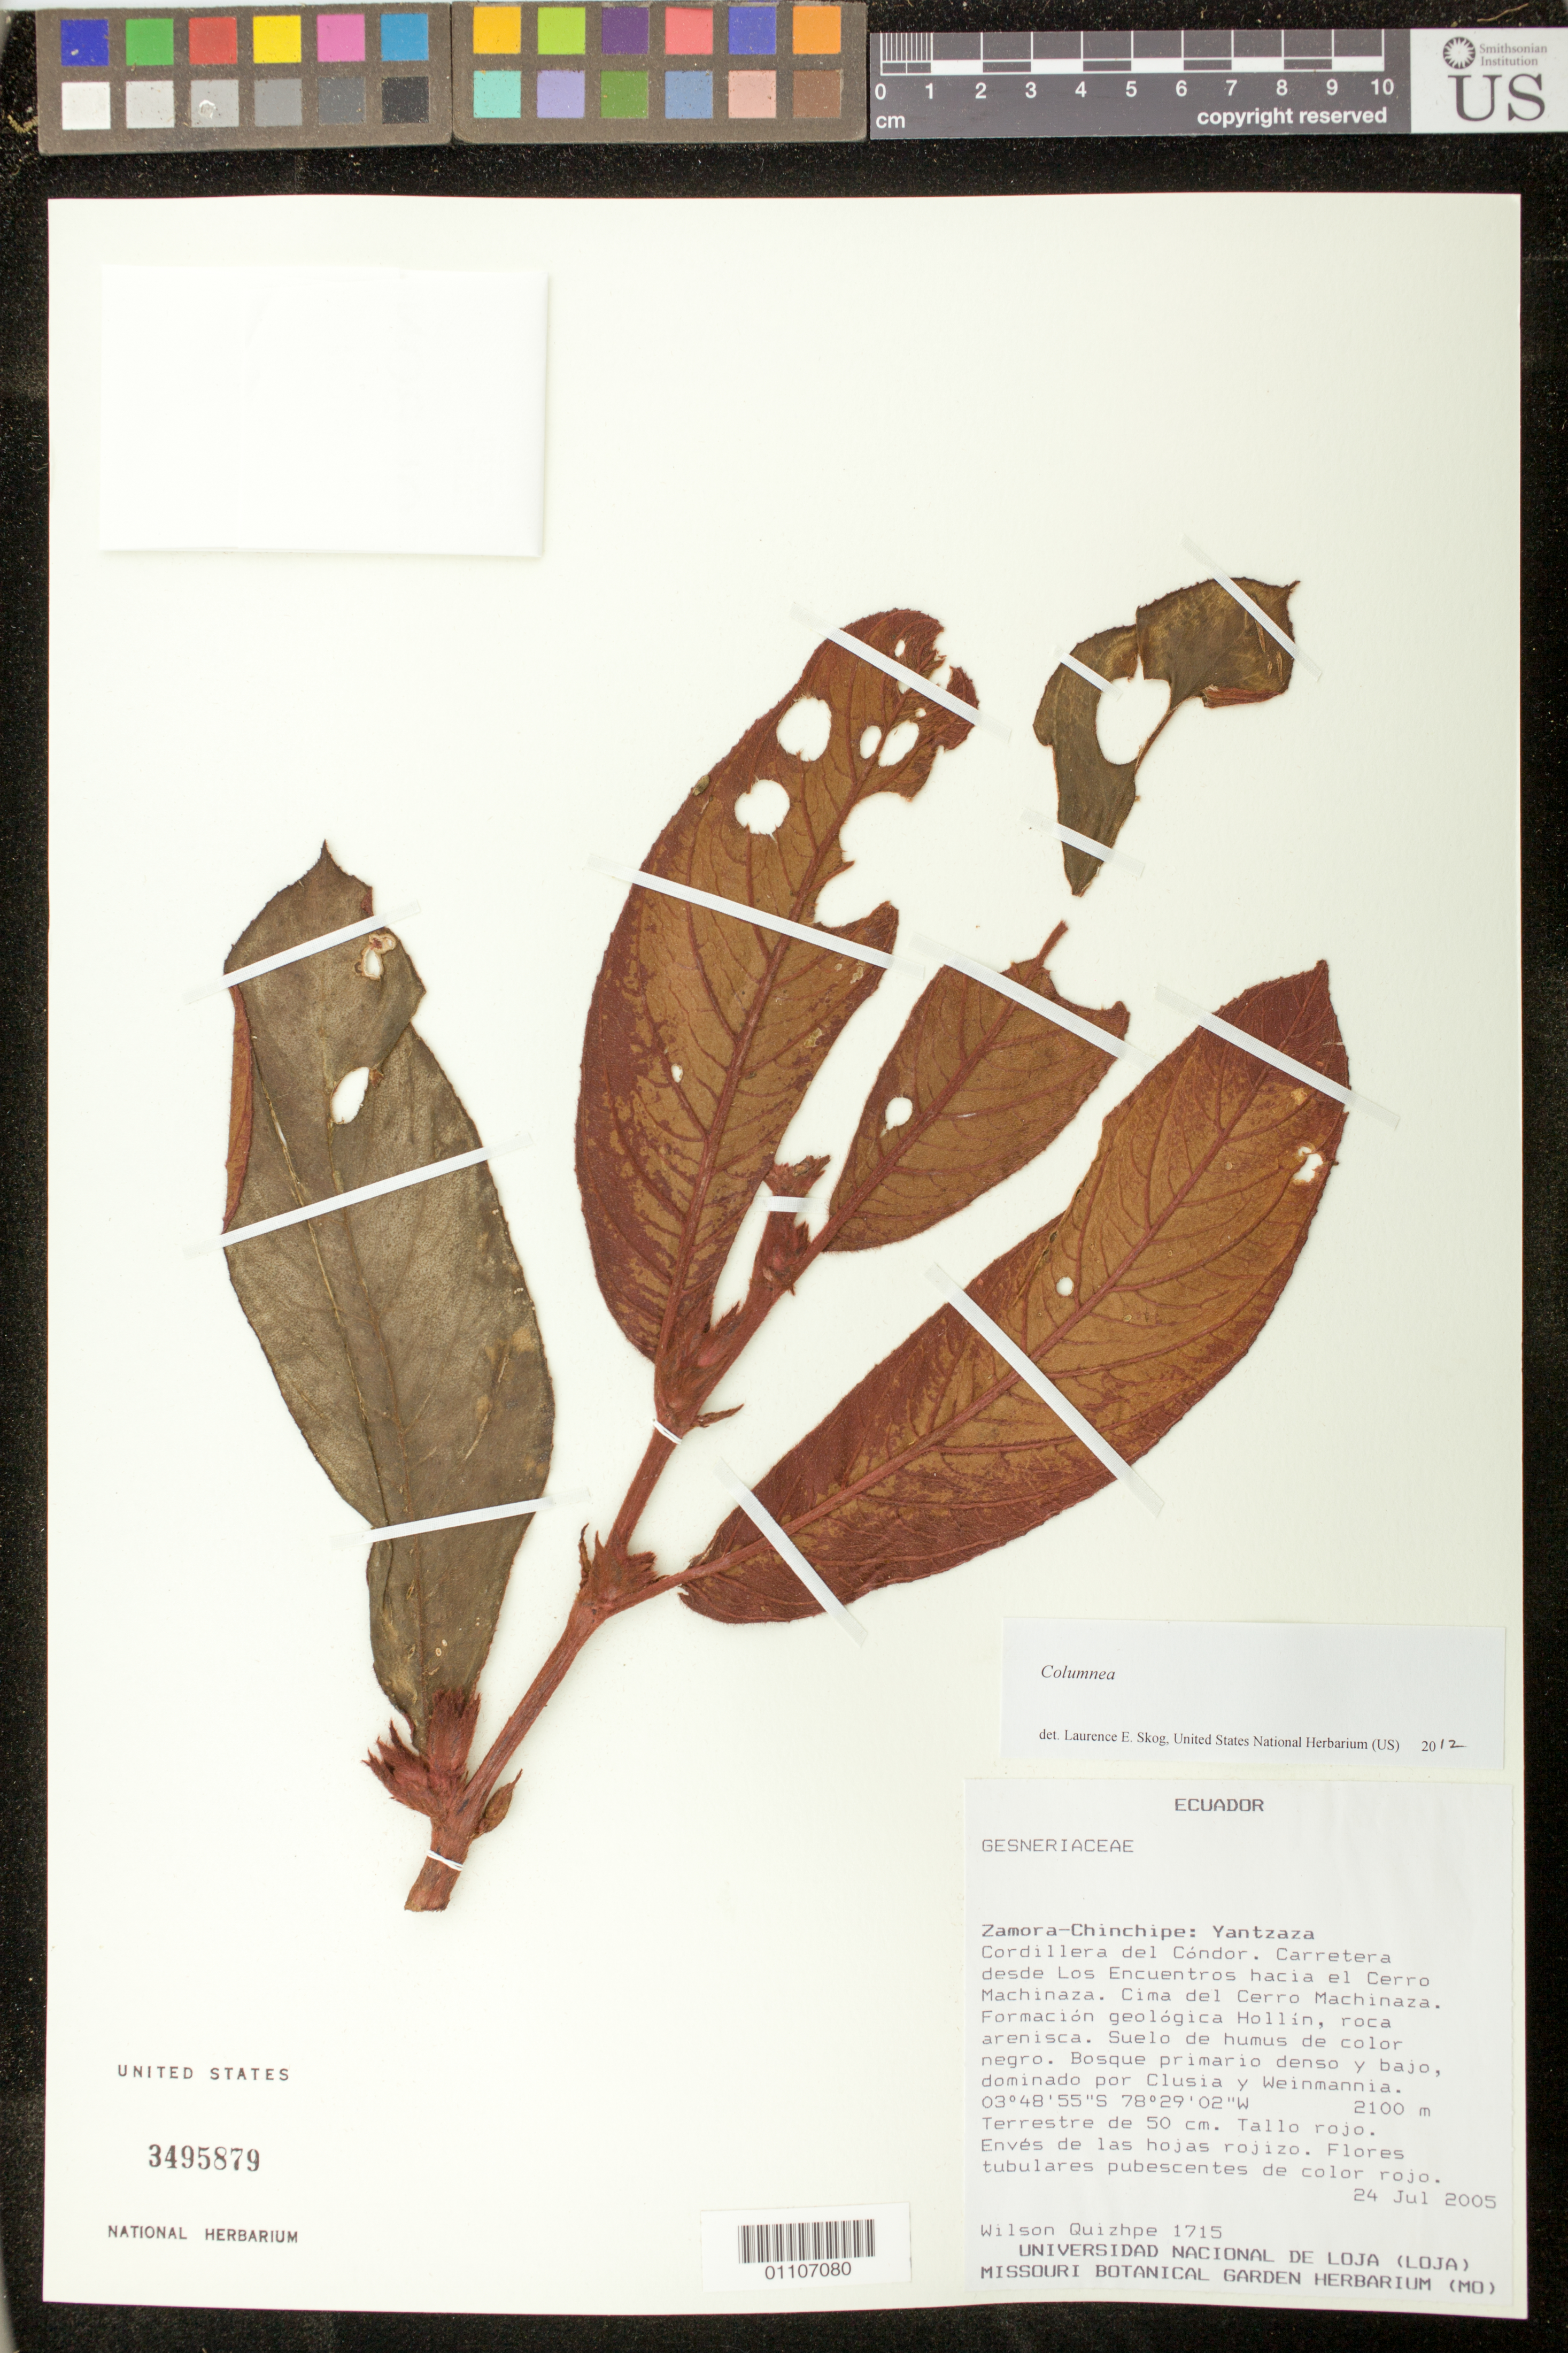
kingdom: Plantae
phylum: Tracheophyta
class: Magnoliopsida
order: Lamiales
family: Gesneriaceae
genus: Columnea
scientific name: Columnea sp.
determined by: Skog, Laurence E.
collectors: W. Quizhpe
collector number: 1715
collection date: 2005-07-24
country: Ecuador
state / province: Zamora-Chinchipe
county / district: Yantzaza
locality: Cordillera del Condor. Carretera desde Los Enceuntros hacia el Cerro Machinaza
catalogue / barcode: US 3495879